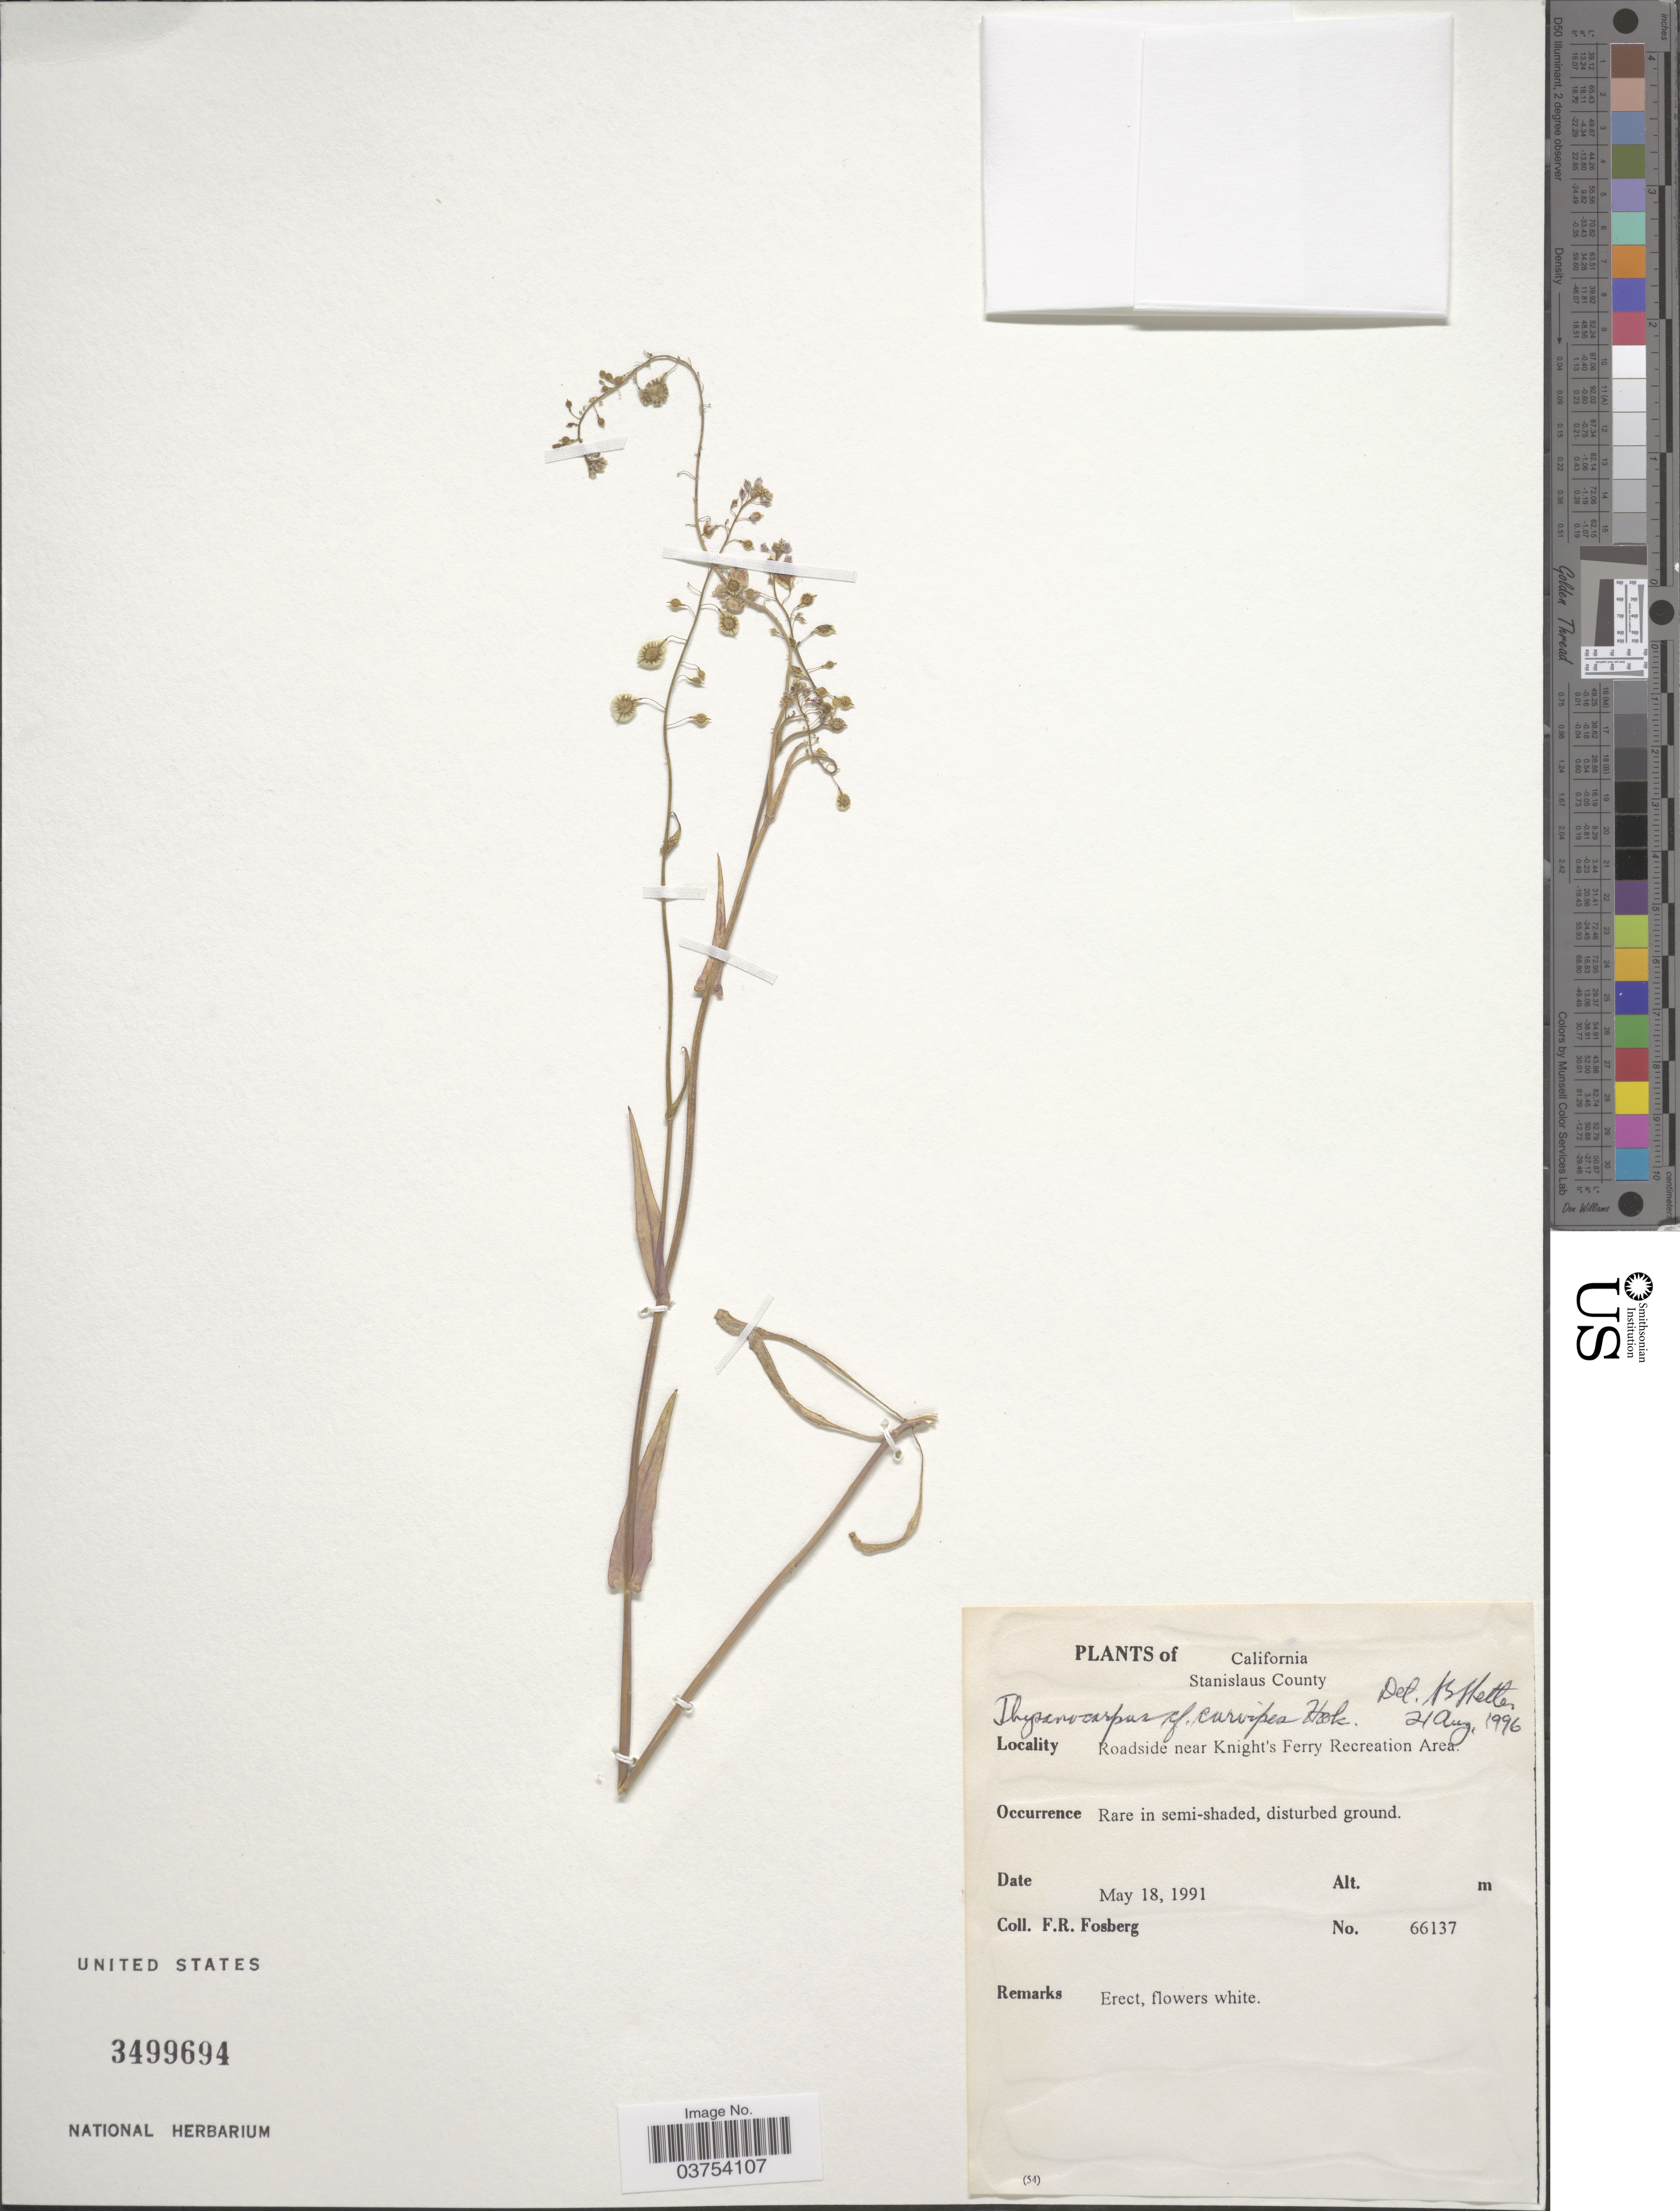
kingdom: Plantae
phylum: Tracheophyta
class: Magnoliopsida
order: Brassicales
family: Brassicaceae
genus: Thysanocarpus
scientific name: Thysanocarpus curvipes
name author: Hook.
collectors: F. R. Fosberg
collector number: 66137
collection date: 1991-05-18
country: United States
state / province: California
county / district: Stanislaus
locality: Stanislaus County. Roadside near Knight's Ferry Recreation Area.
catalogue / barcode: US 3499694